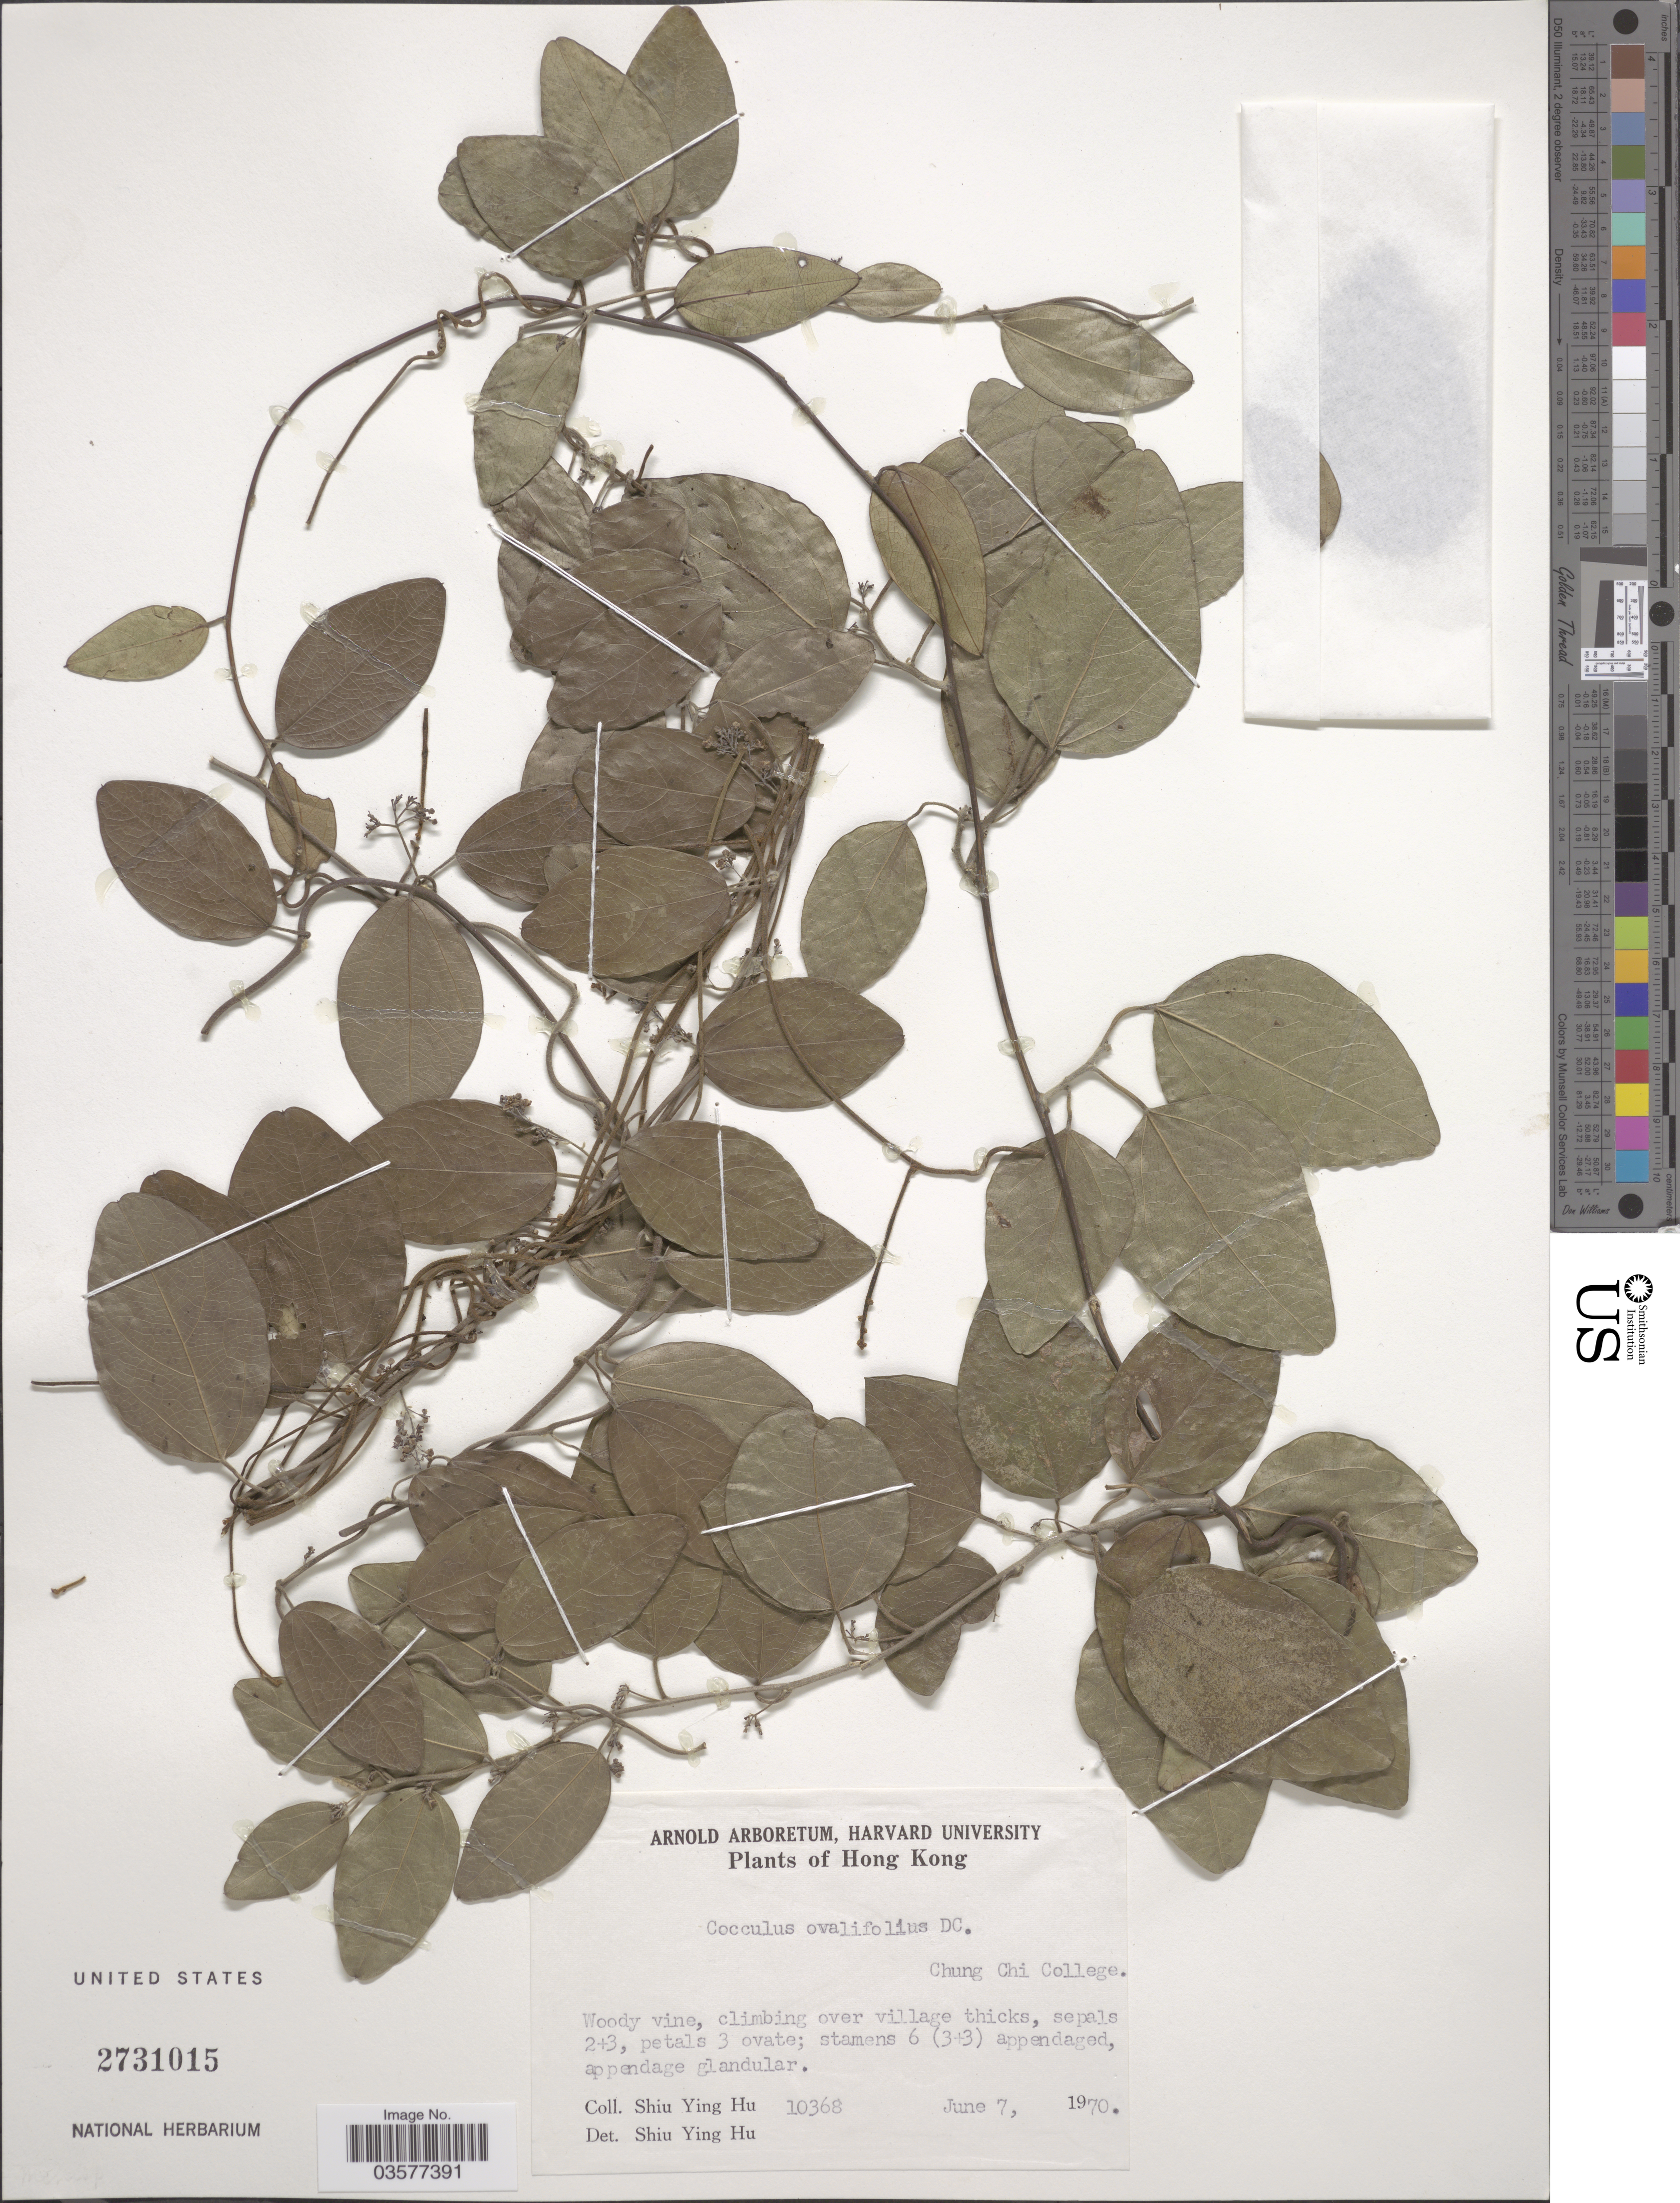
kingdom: Plantae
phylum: Tracheophyta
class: Magnoliopsida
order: Ranunculales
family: Menispermaceae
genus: Cocculus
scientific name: Cocculus orbiculatus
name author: (L.) DC.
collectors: S. Y. Hu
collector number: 10368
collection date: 1970-06-07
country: China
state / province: Hong Kong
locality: Chung Chi College.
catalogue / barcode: US 2731015